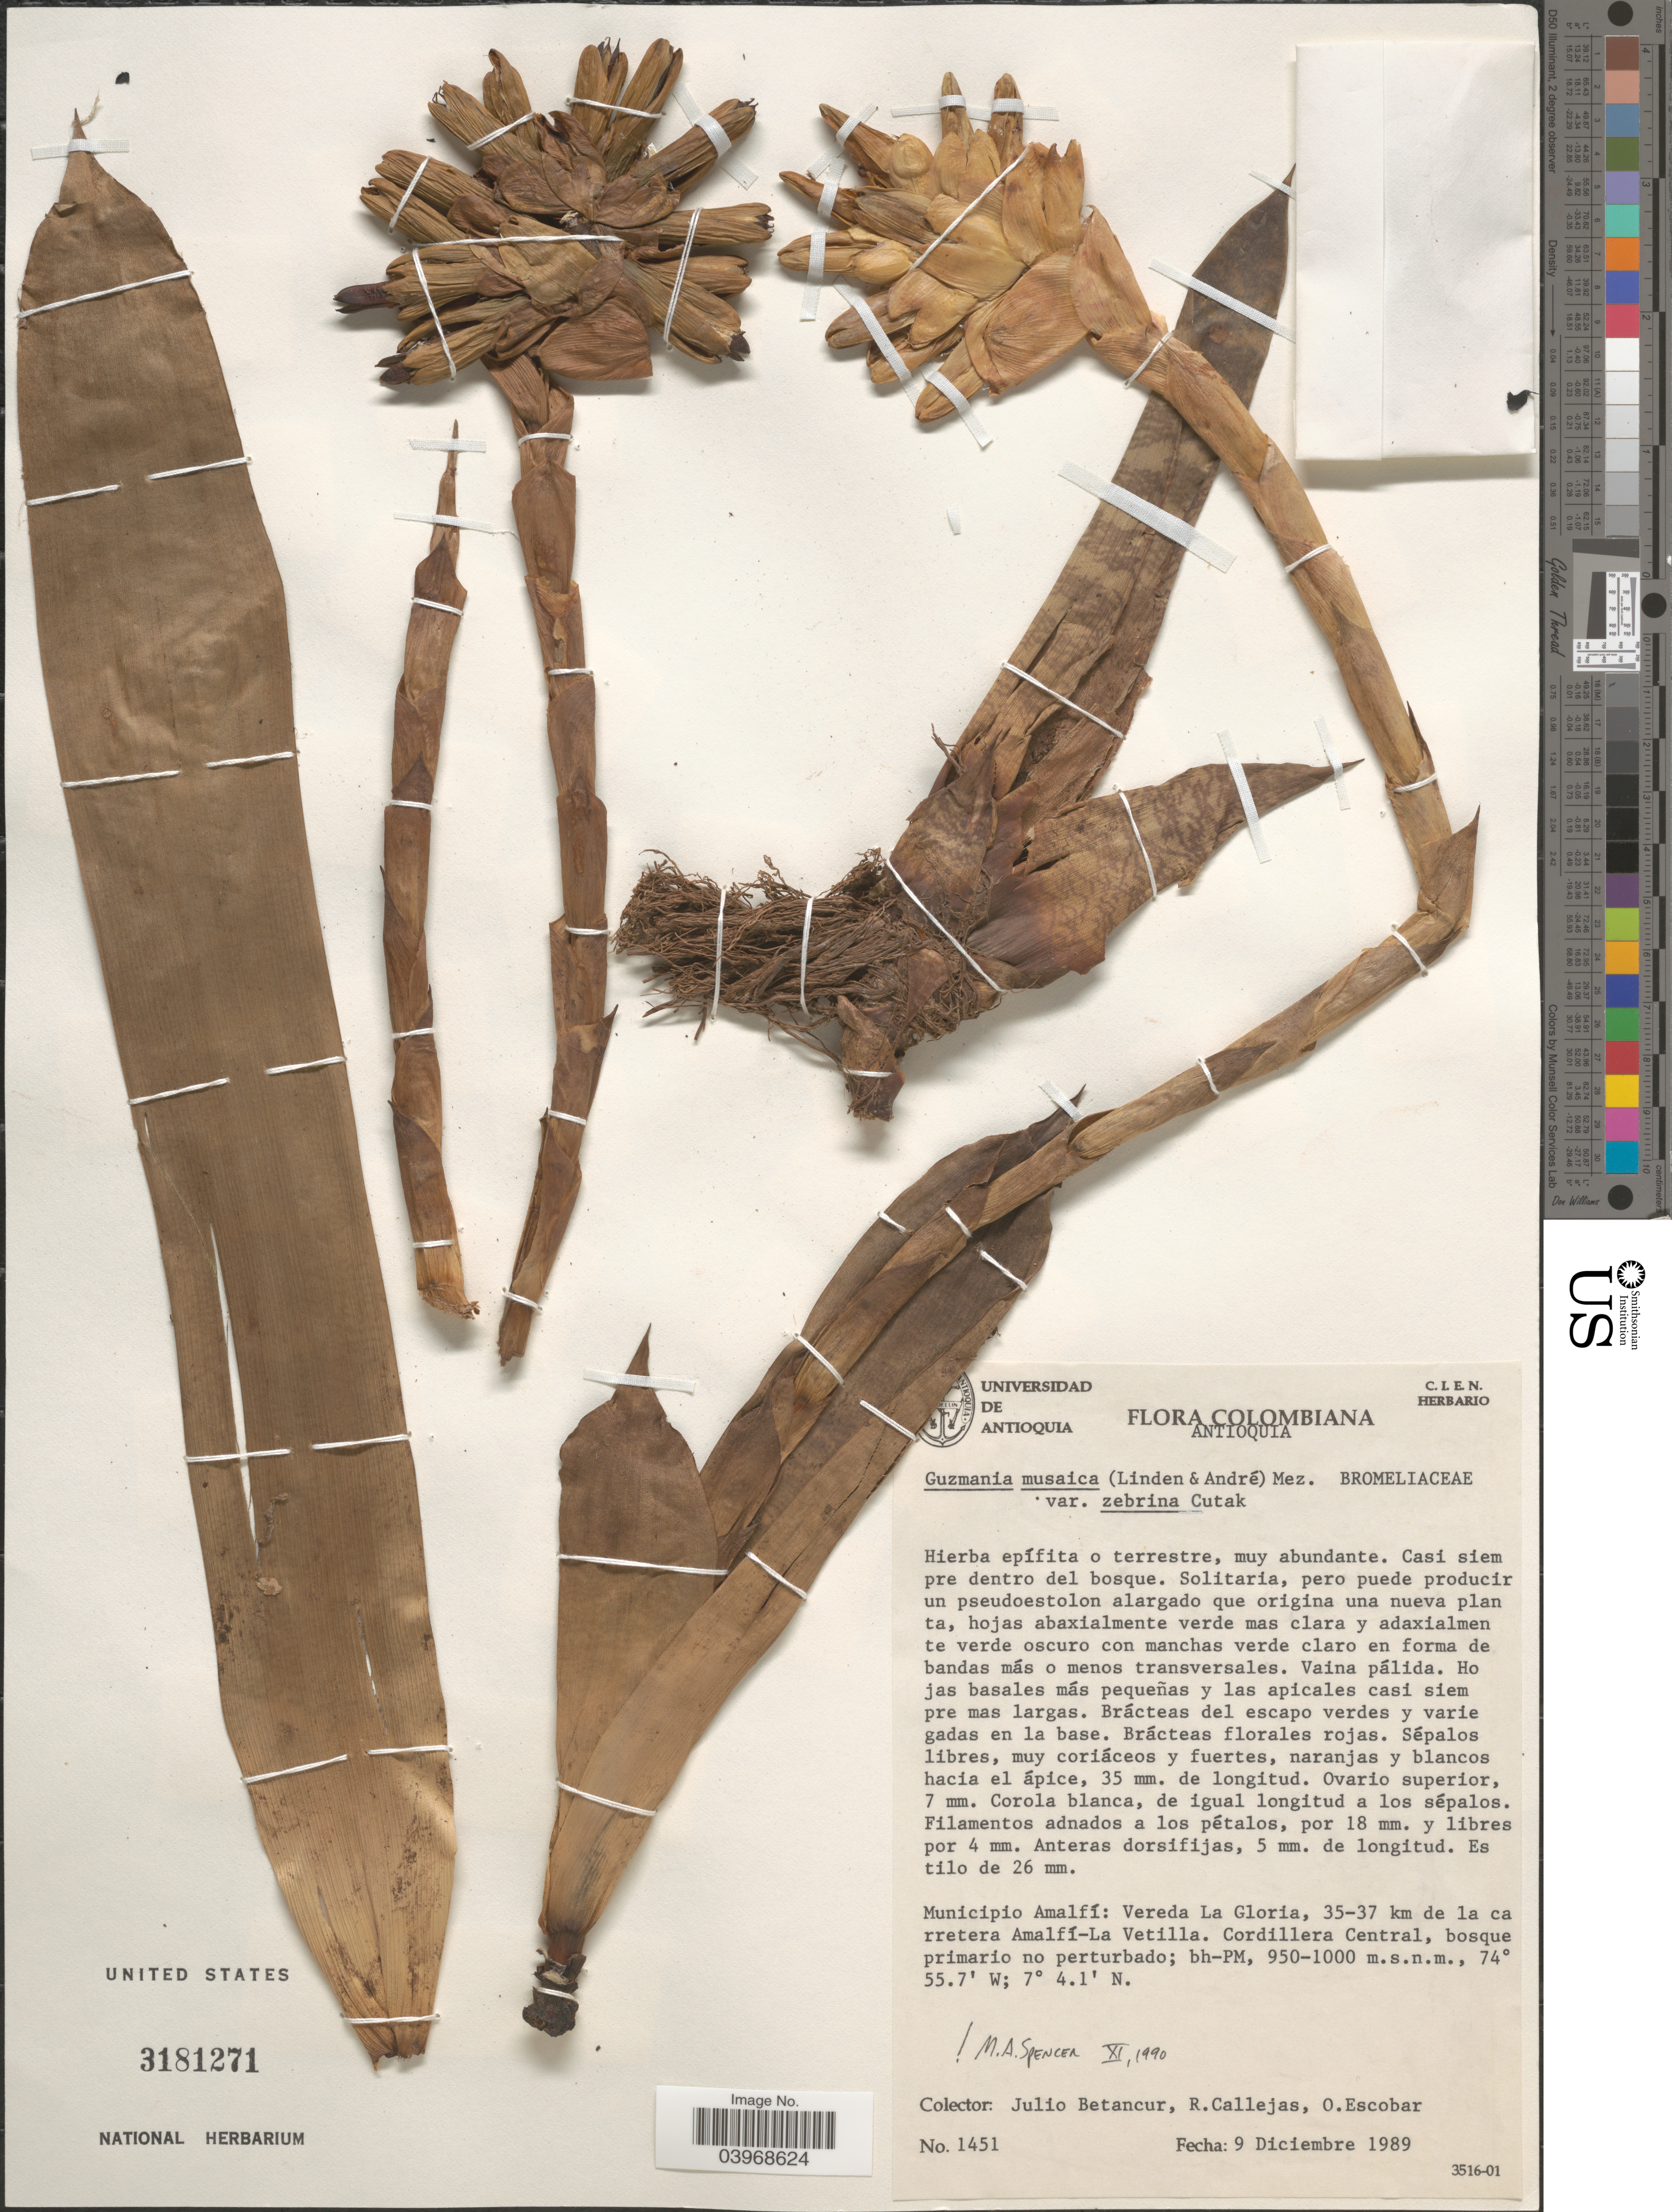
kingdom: Plantae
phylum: Tracheophyta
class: Liliopsida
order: Poales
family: Bromeliaceae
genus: Guzmania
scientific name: Guzmania musaica var. zebrina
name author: Cutak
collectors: J. Betancur, R. Callejas & O. Escobar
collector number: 1451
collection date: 1989-12-09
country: Colombia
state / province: Antioquia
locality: Municipio Amalfí: Vereda La Gloria, 35-37 km de la carretera Amalfí-La Vetilla. Cordillera Central, bosque primario no perturbado.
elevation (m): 950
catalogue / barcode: US 3181271